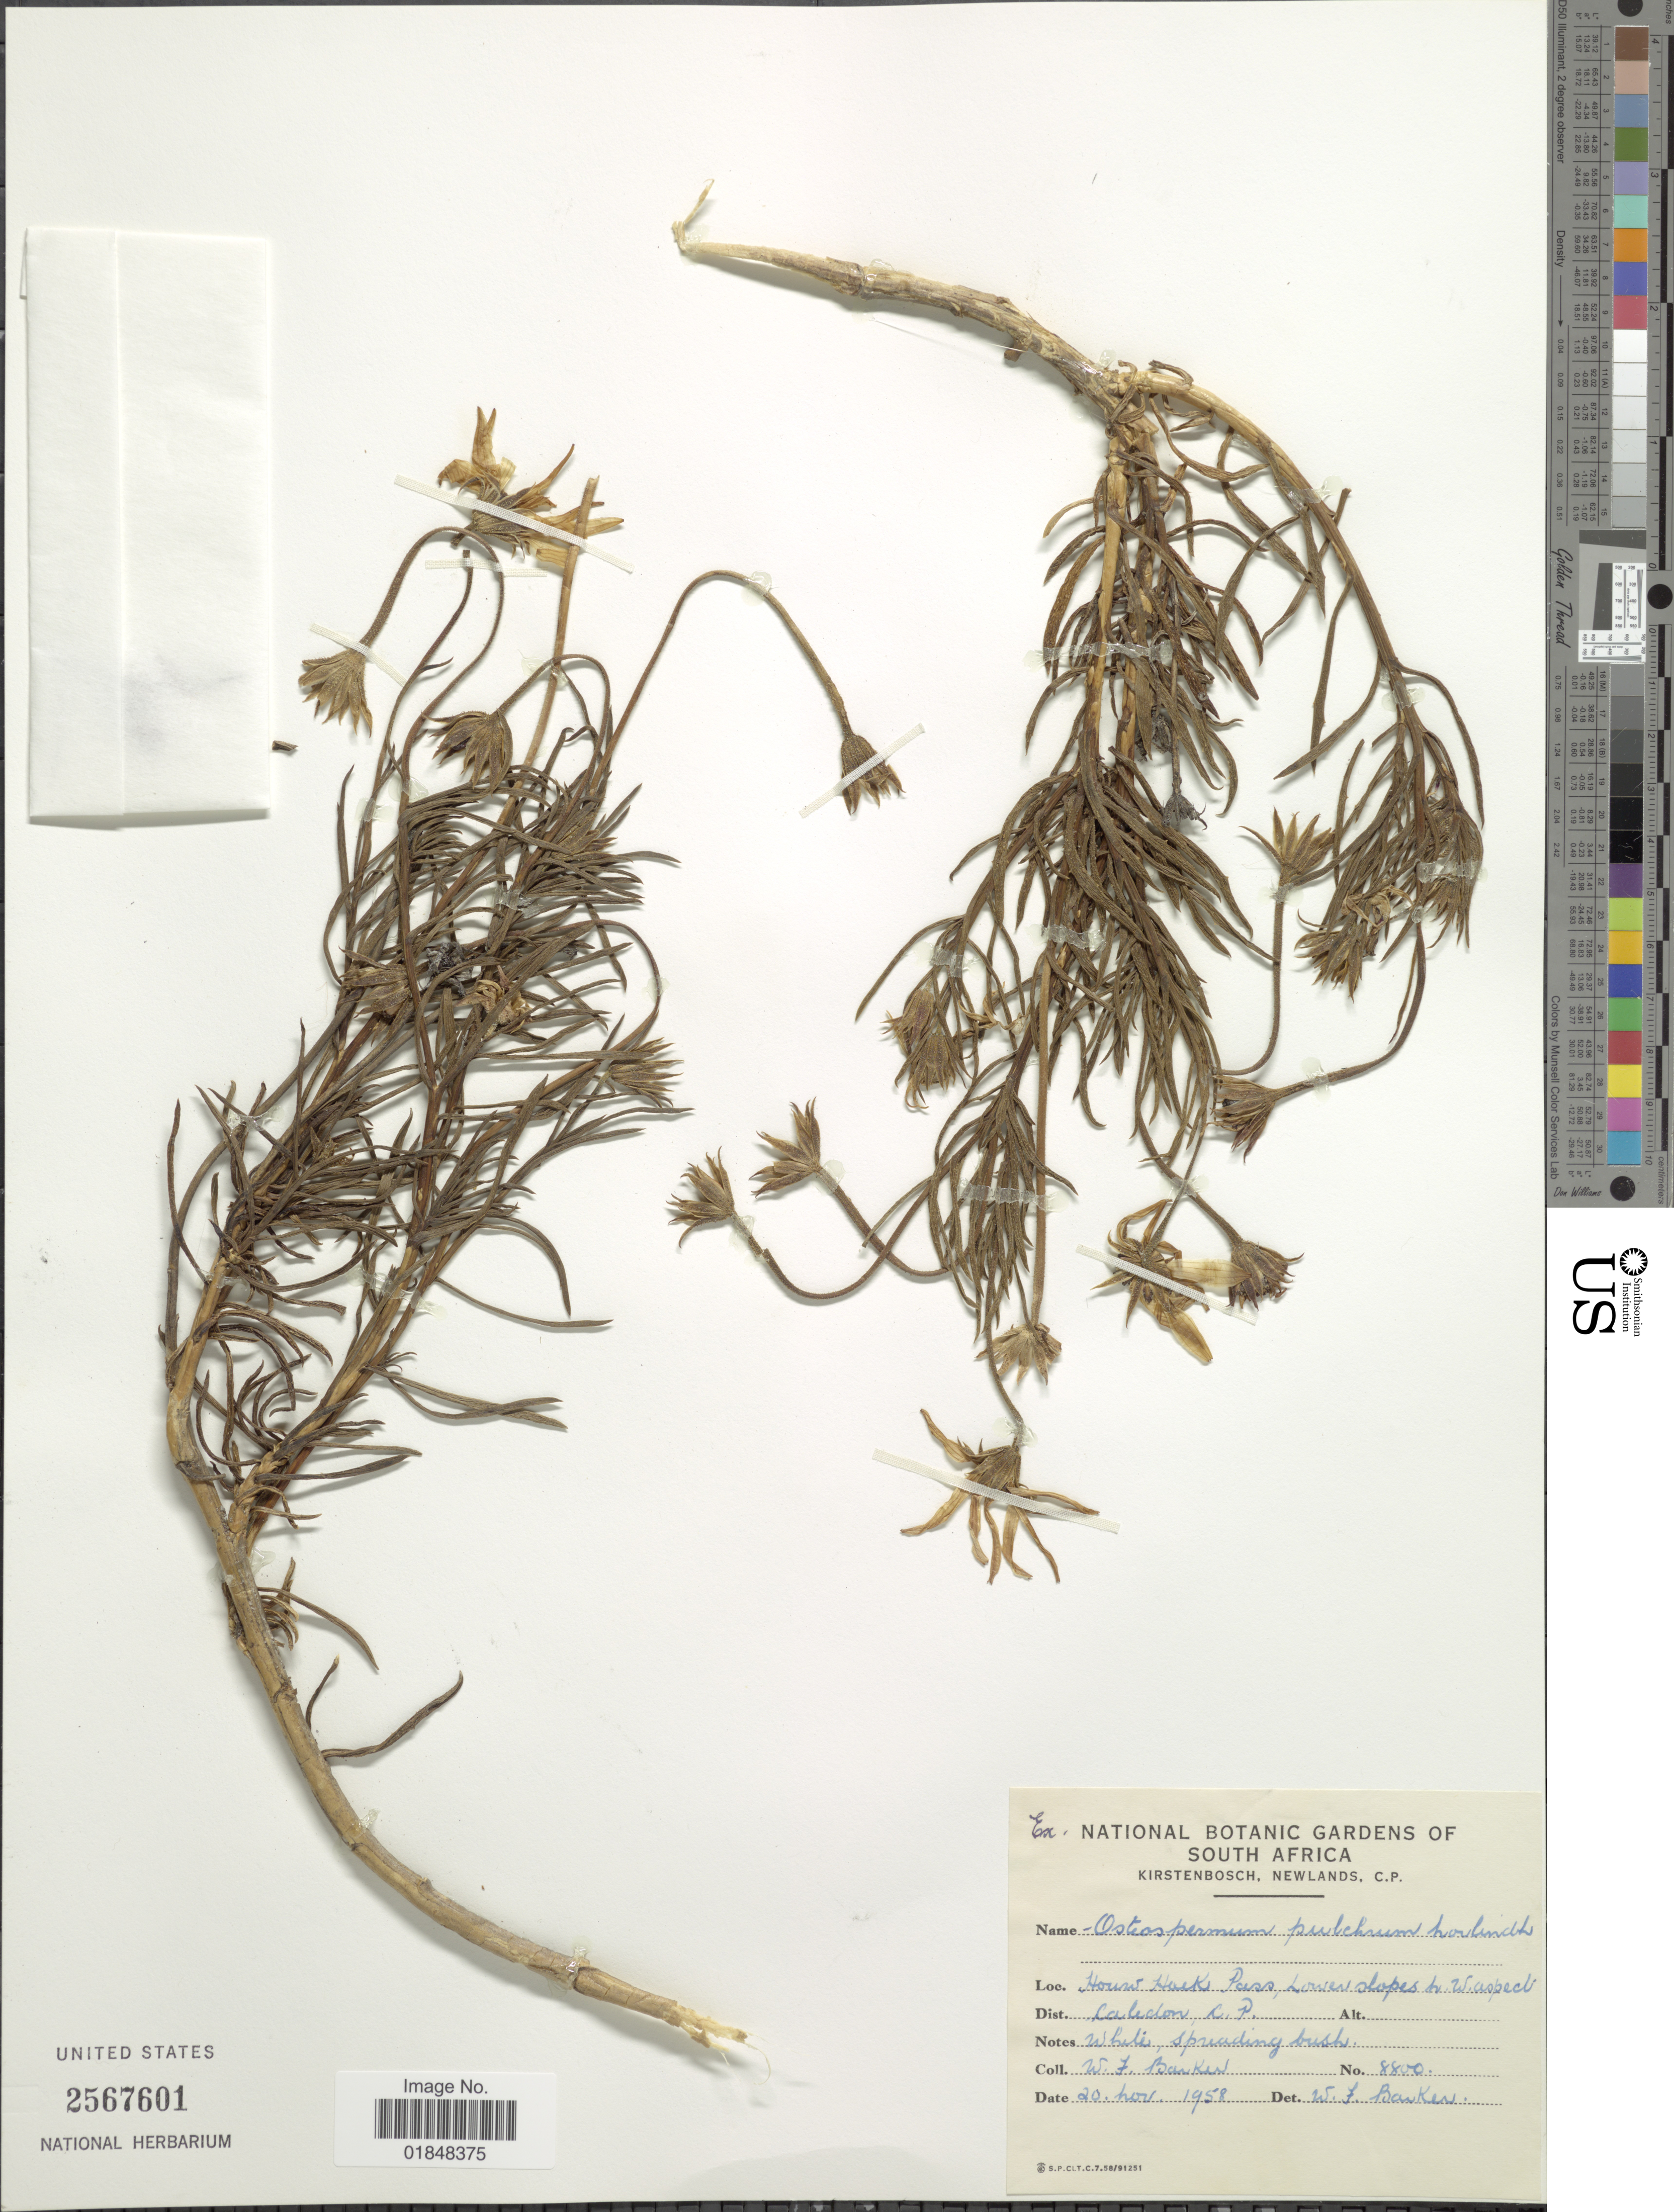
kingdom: Plantae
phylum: Tracheophyta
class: Magnoliopsida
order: Asterales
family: Asteraceae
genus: Dimorphotheca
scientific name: Dimorphotheca acutifolia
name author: Hutch.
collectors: W. F. Barker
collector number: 8800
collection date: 1958-11-20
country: South Africa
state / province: Western Cape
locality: Dist. caledon. Houw Hoeks Pass, lower slopes n. W. aspect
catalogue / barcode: US 2567601